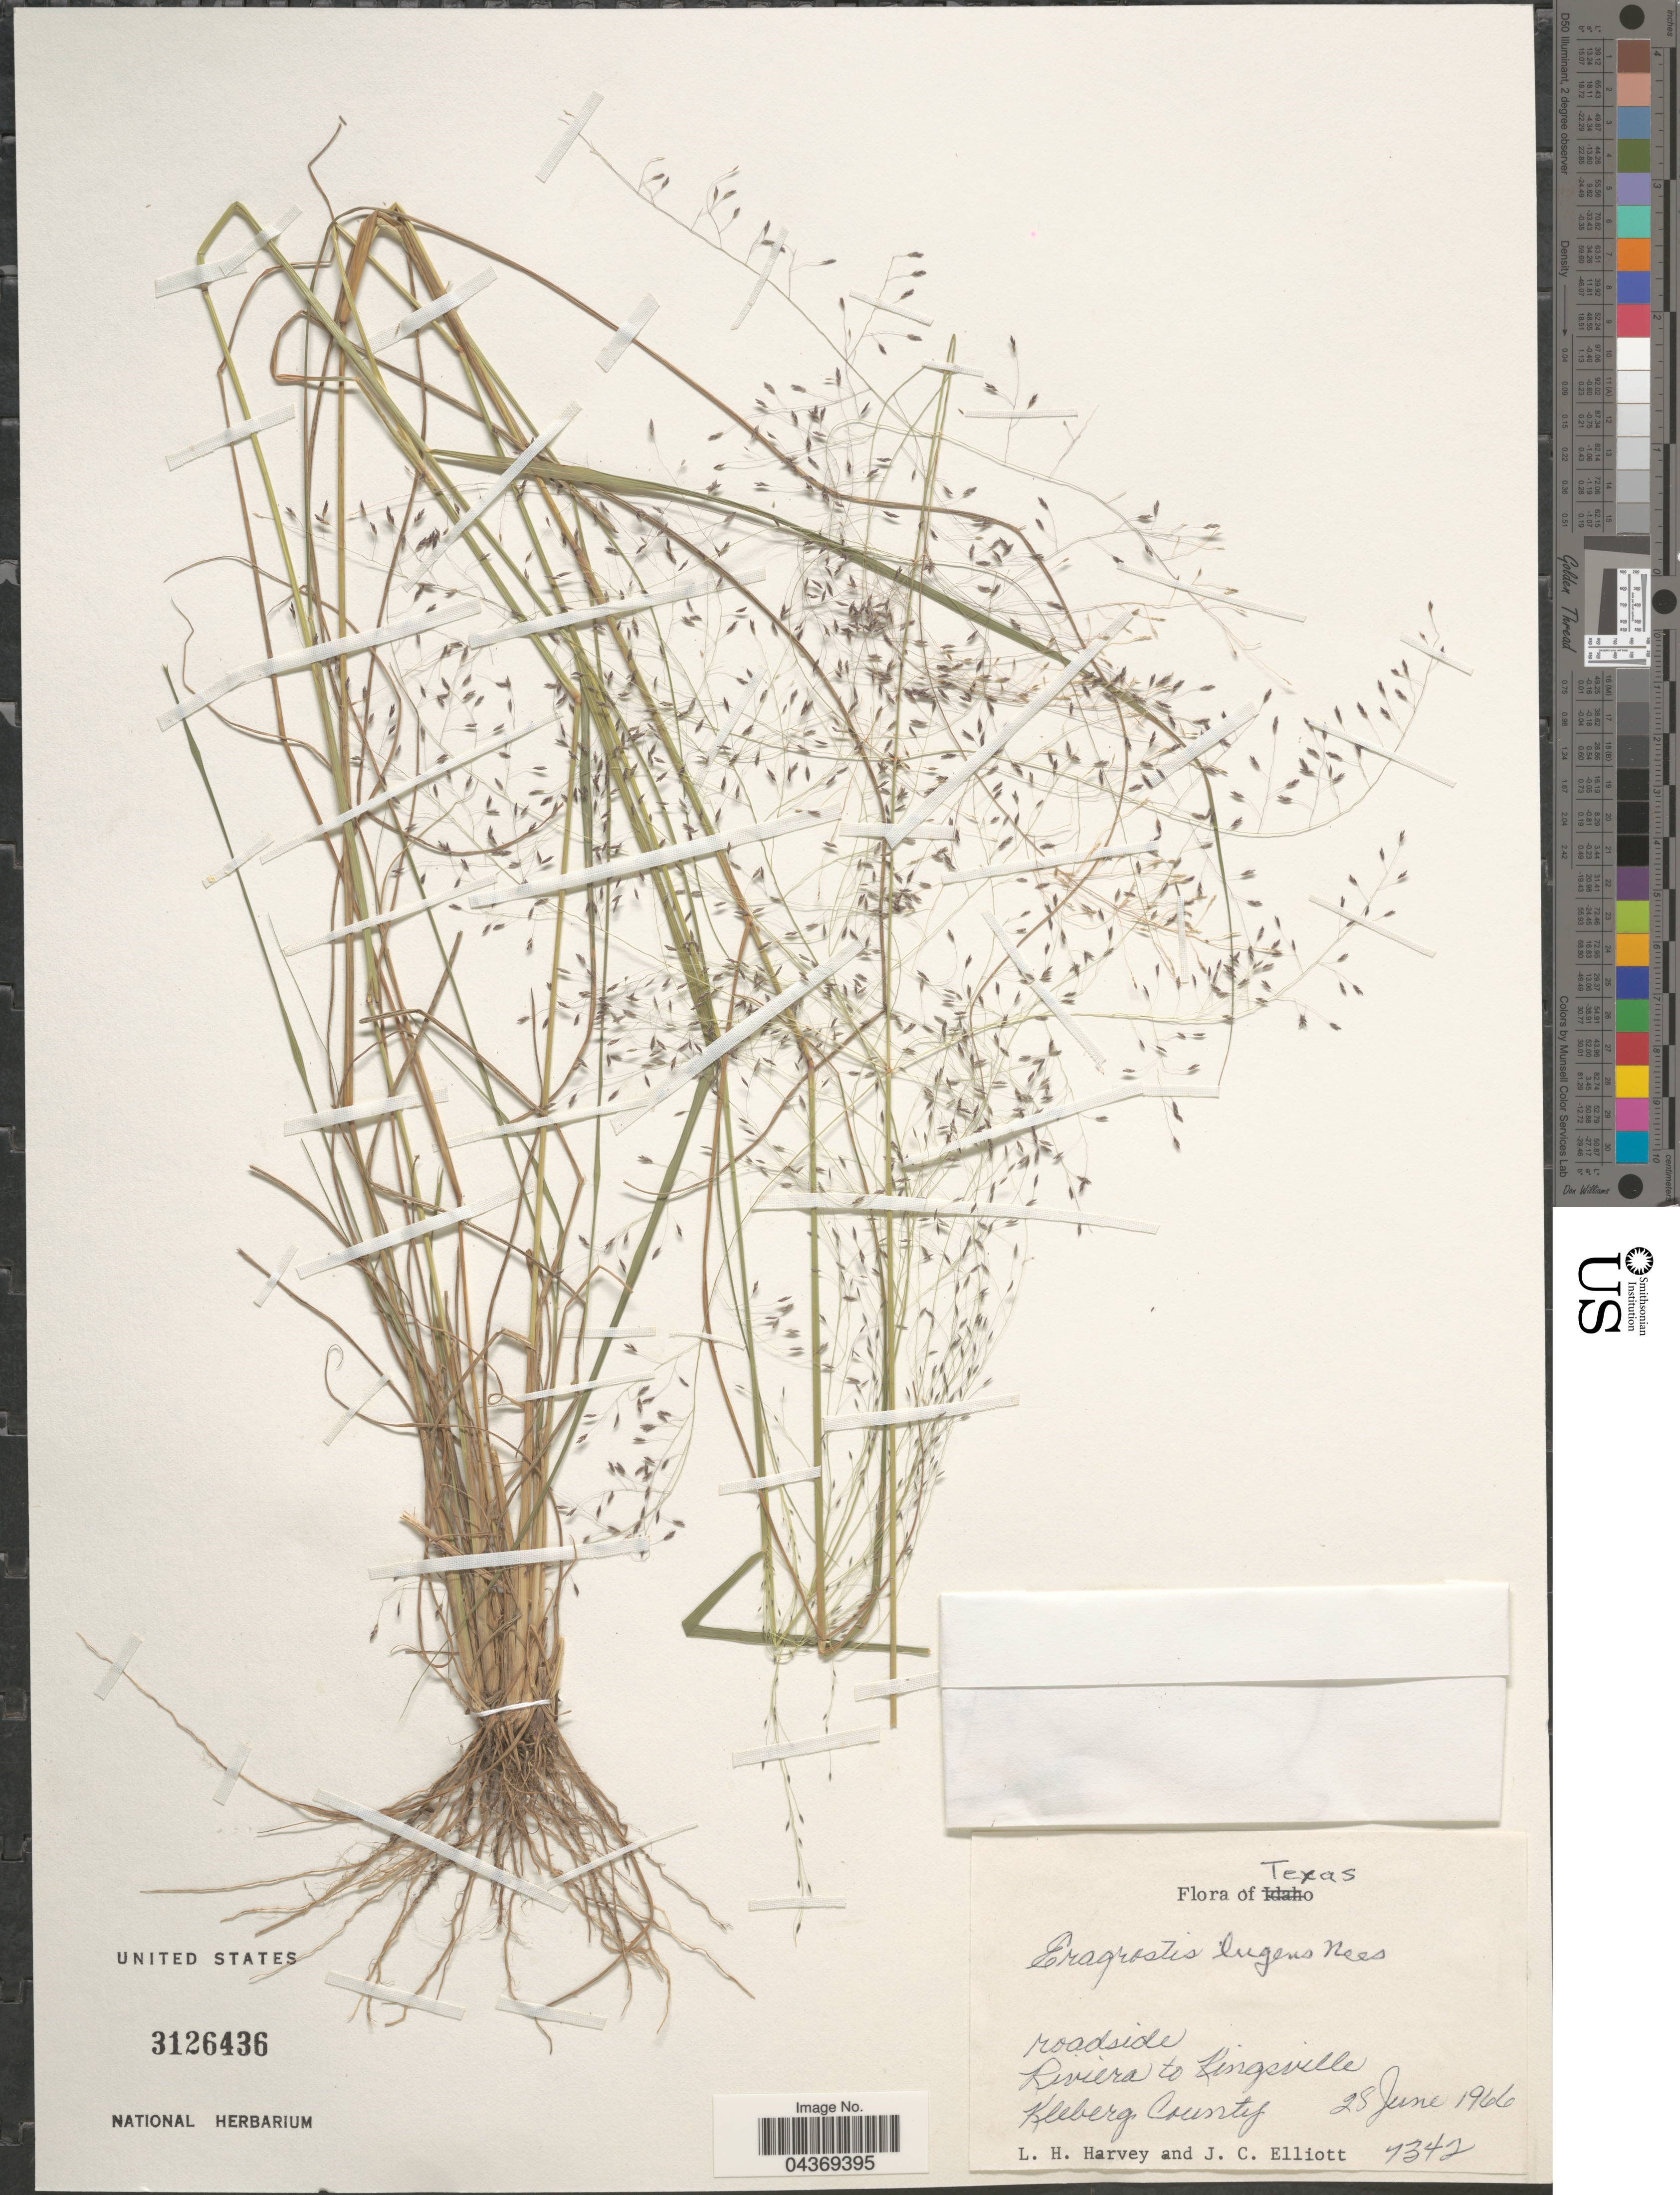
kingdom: Plantae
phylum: Tracheophyta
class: Liliopsida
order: Poales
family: Poaceae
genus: Eragrostis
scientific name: Eragrostis lugens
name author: Nees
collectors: L. H. Harvey & J. C. Elliott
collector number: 7342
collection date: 1966-06-28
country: United States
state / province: Texas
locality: Roadside. Riviera to Kingsville. Kleberg County.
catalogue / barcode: US 3126436